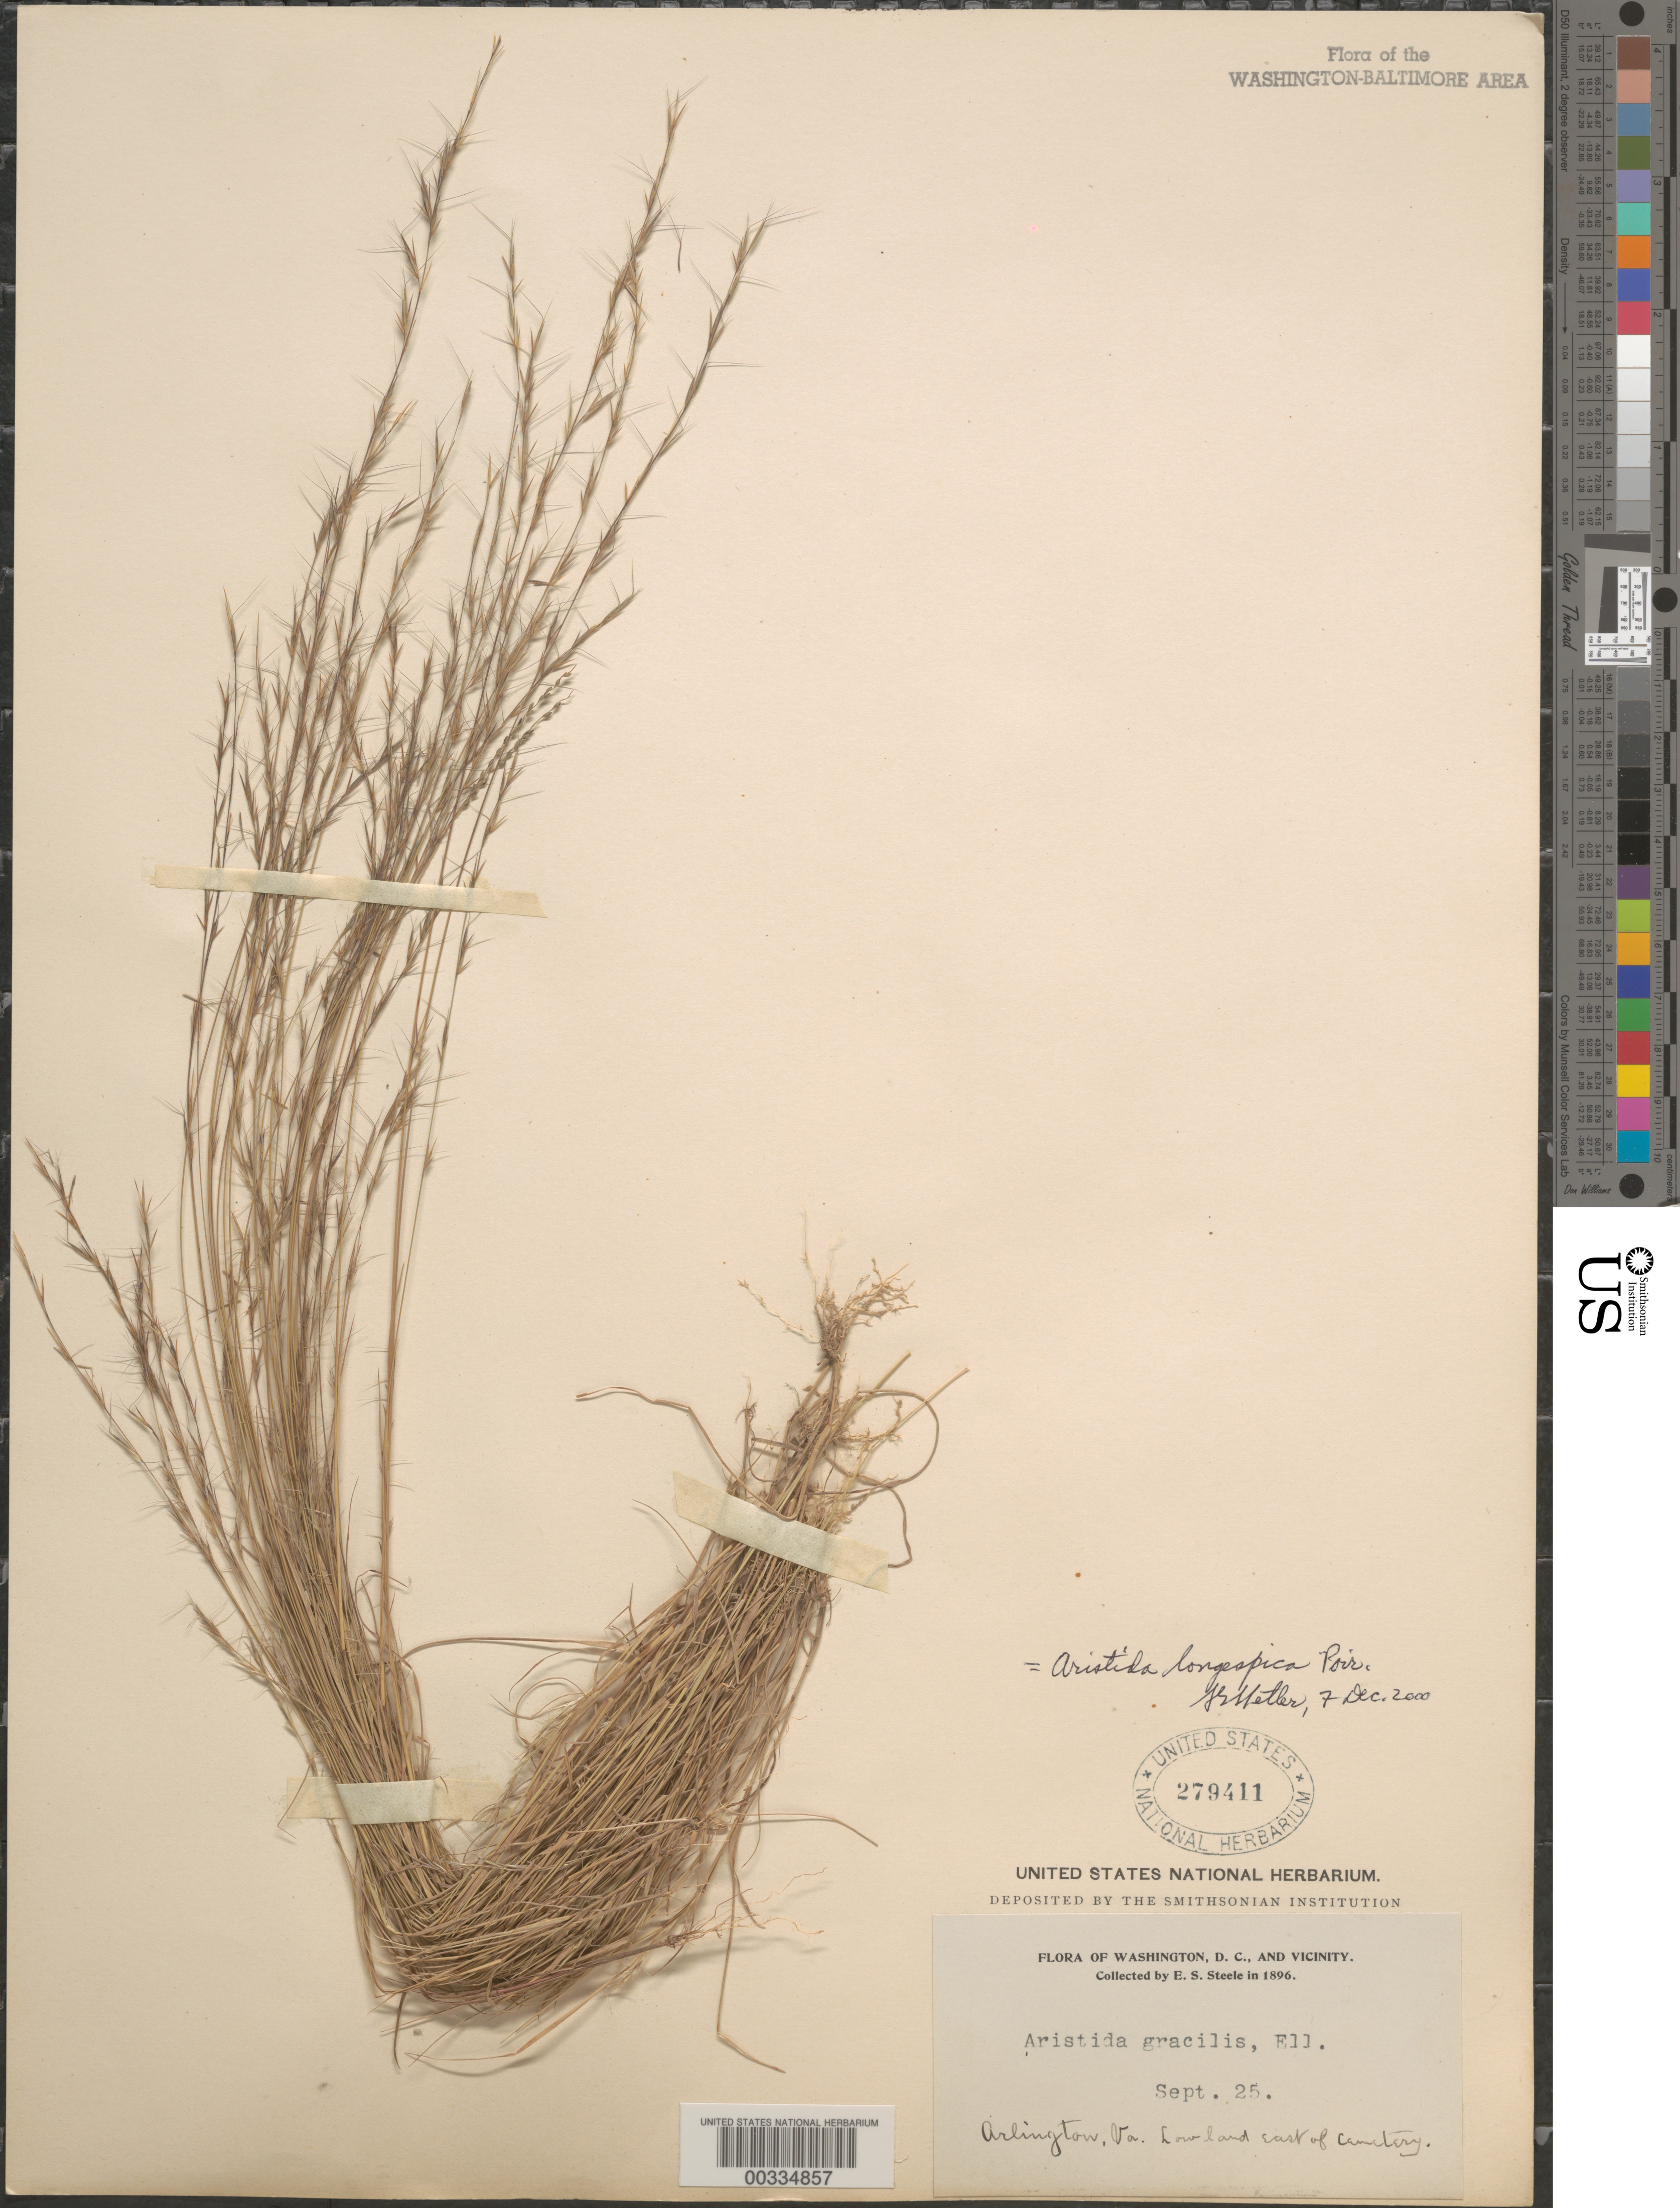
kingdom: Plantae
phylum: Tracheophyta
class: Liliopsida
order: Poales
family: Poaceae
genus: Aristida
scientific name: Aristida longespica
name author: Poir.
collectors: E. Steele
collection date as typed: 25 Sep 1896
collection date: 1896-09-25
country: United States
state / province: Virginia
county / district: Arlington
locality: Arlington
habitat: Low land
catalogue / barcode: US 279411